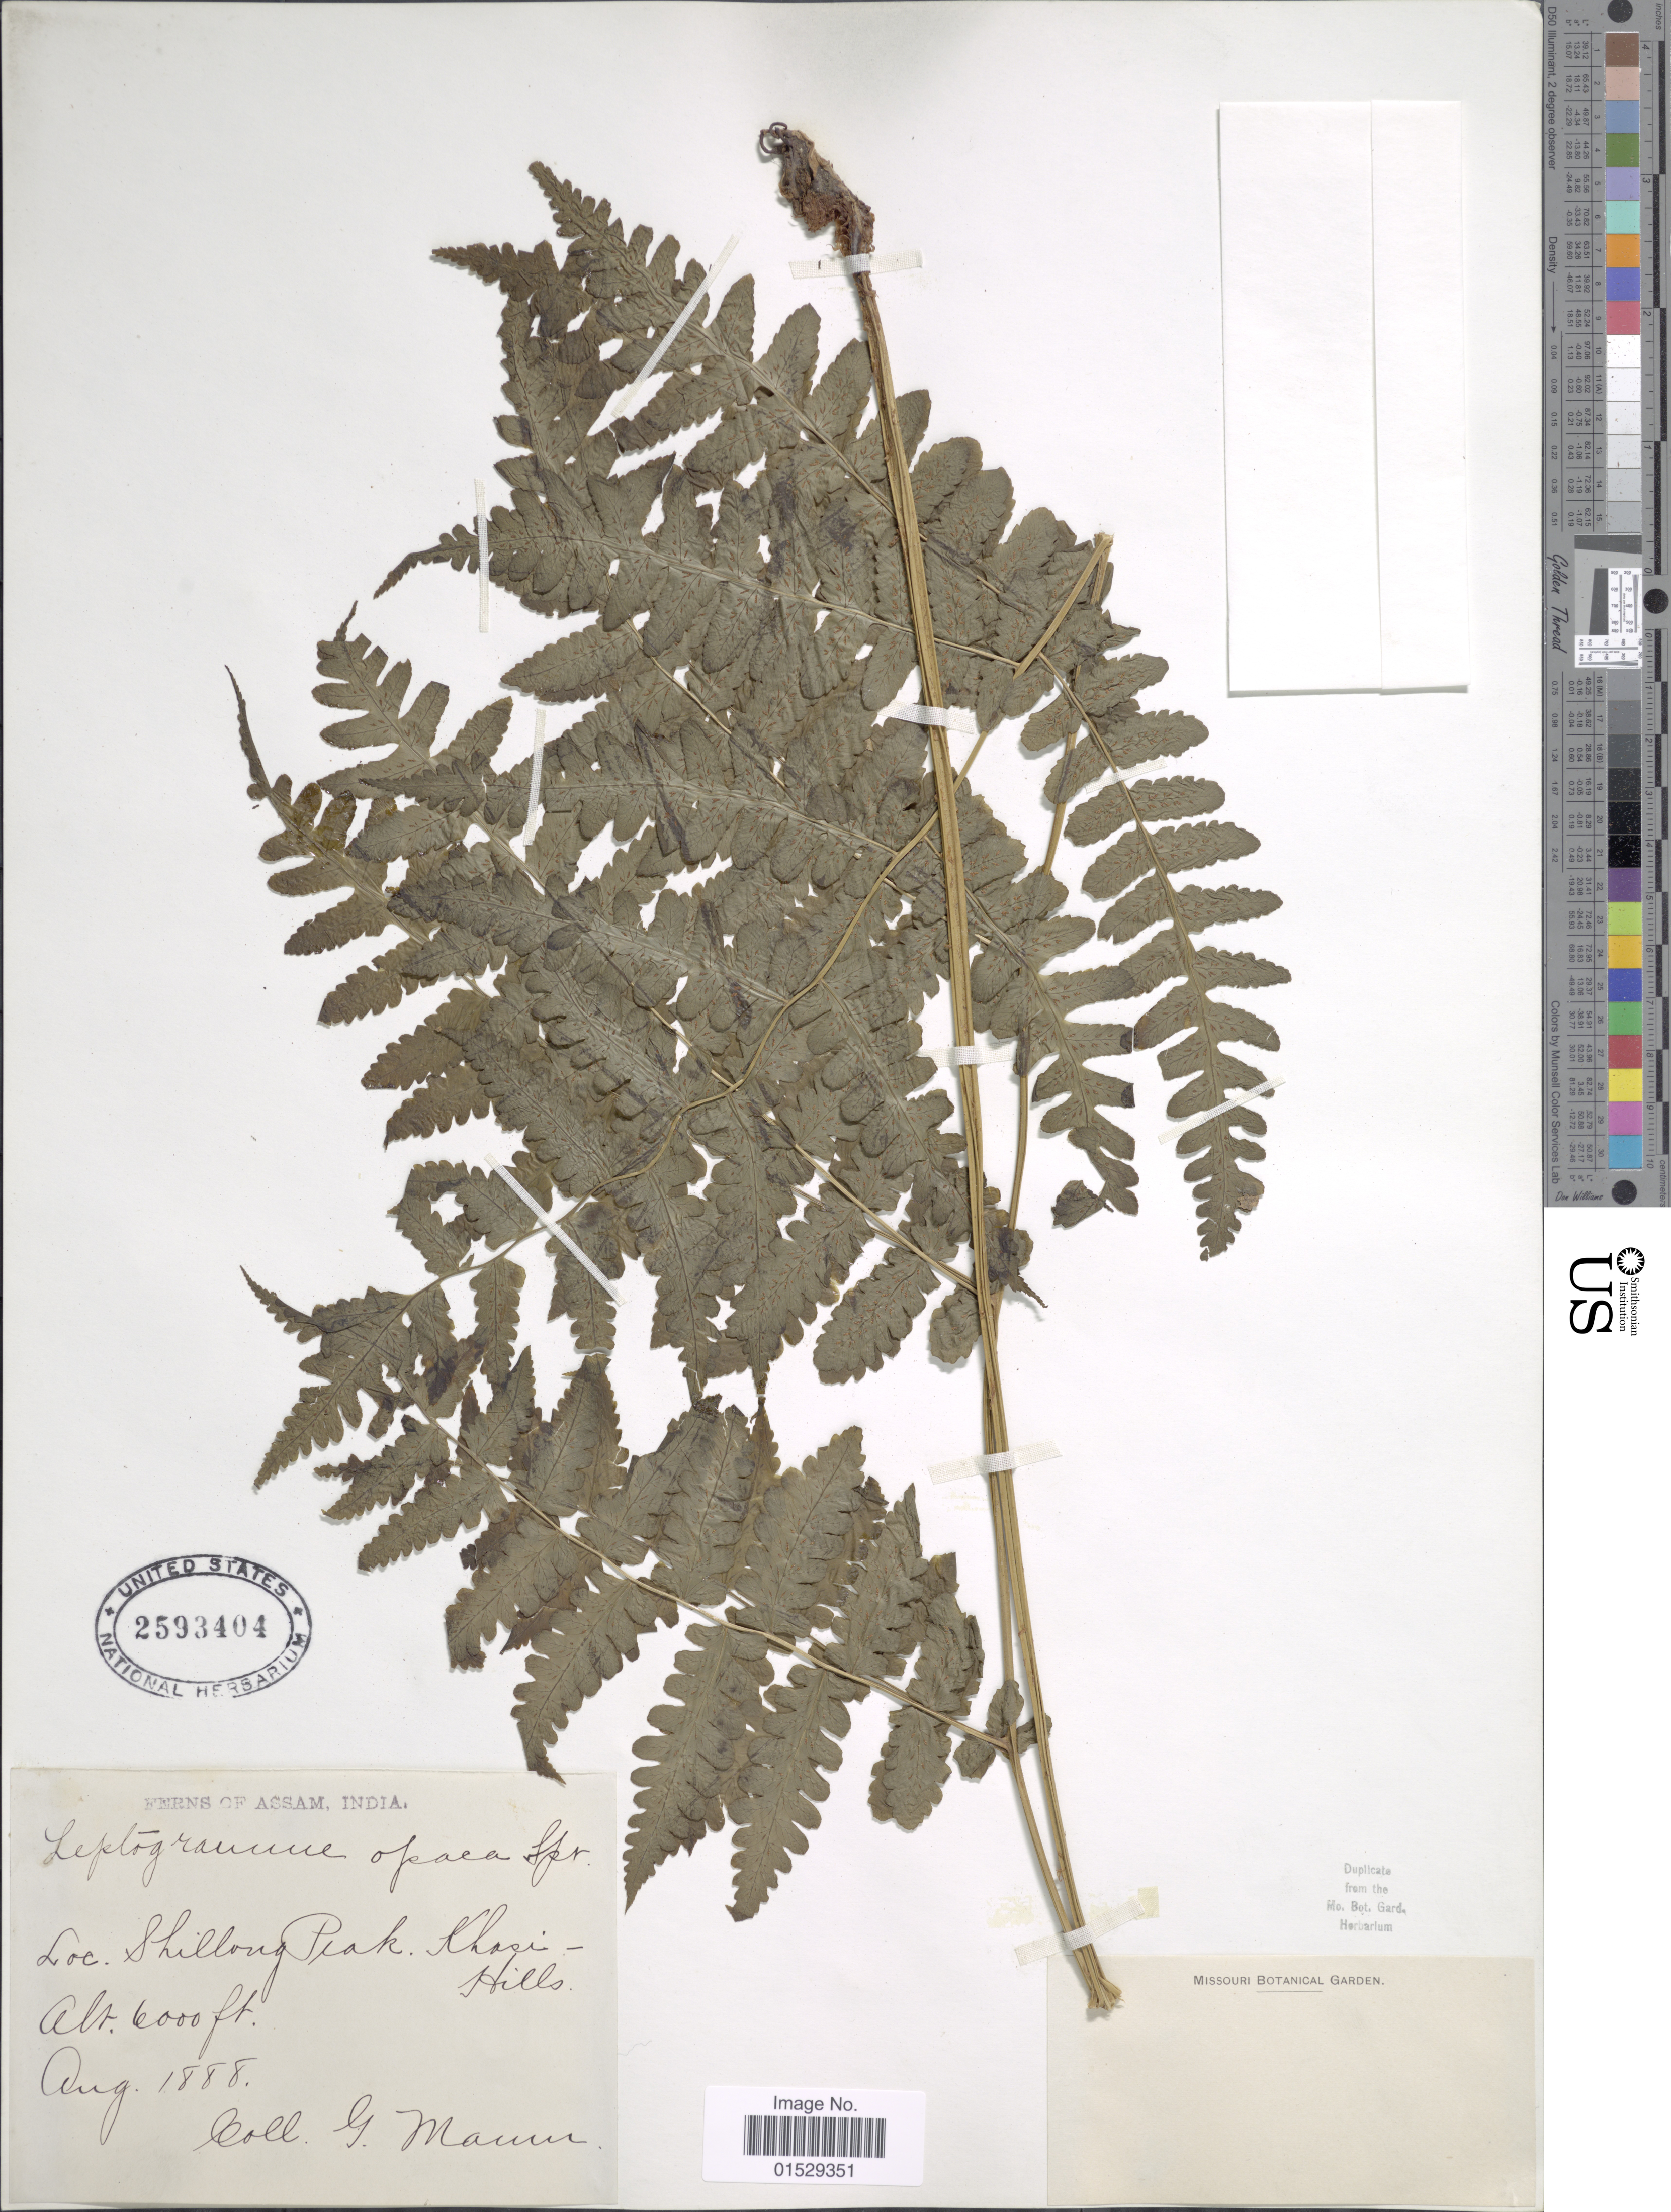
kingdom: Plantae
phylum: Tracheophyta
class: Polypodiopsida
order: Polypodiales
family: Athyriaceae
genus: Cornopteris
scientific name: Cornopteris opaca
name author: (D. Don) Tagawa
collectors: G. Mann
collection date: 1888-08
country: India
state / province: Meghalaya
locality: Shillong Peak, Khasi Hills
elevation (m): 1829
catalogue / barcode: US 2593404